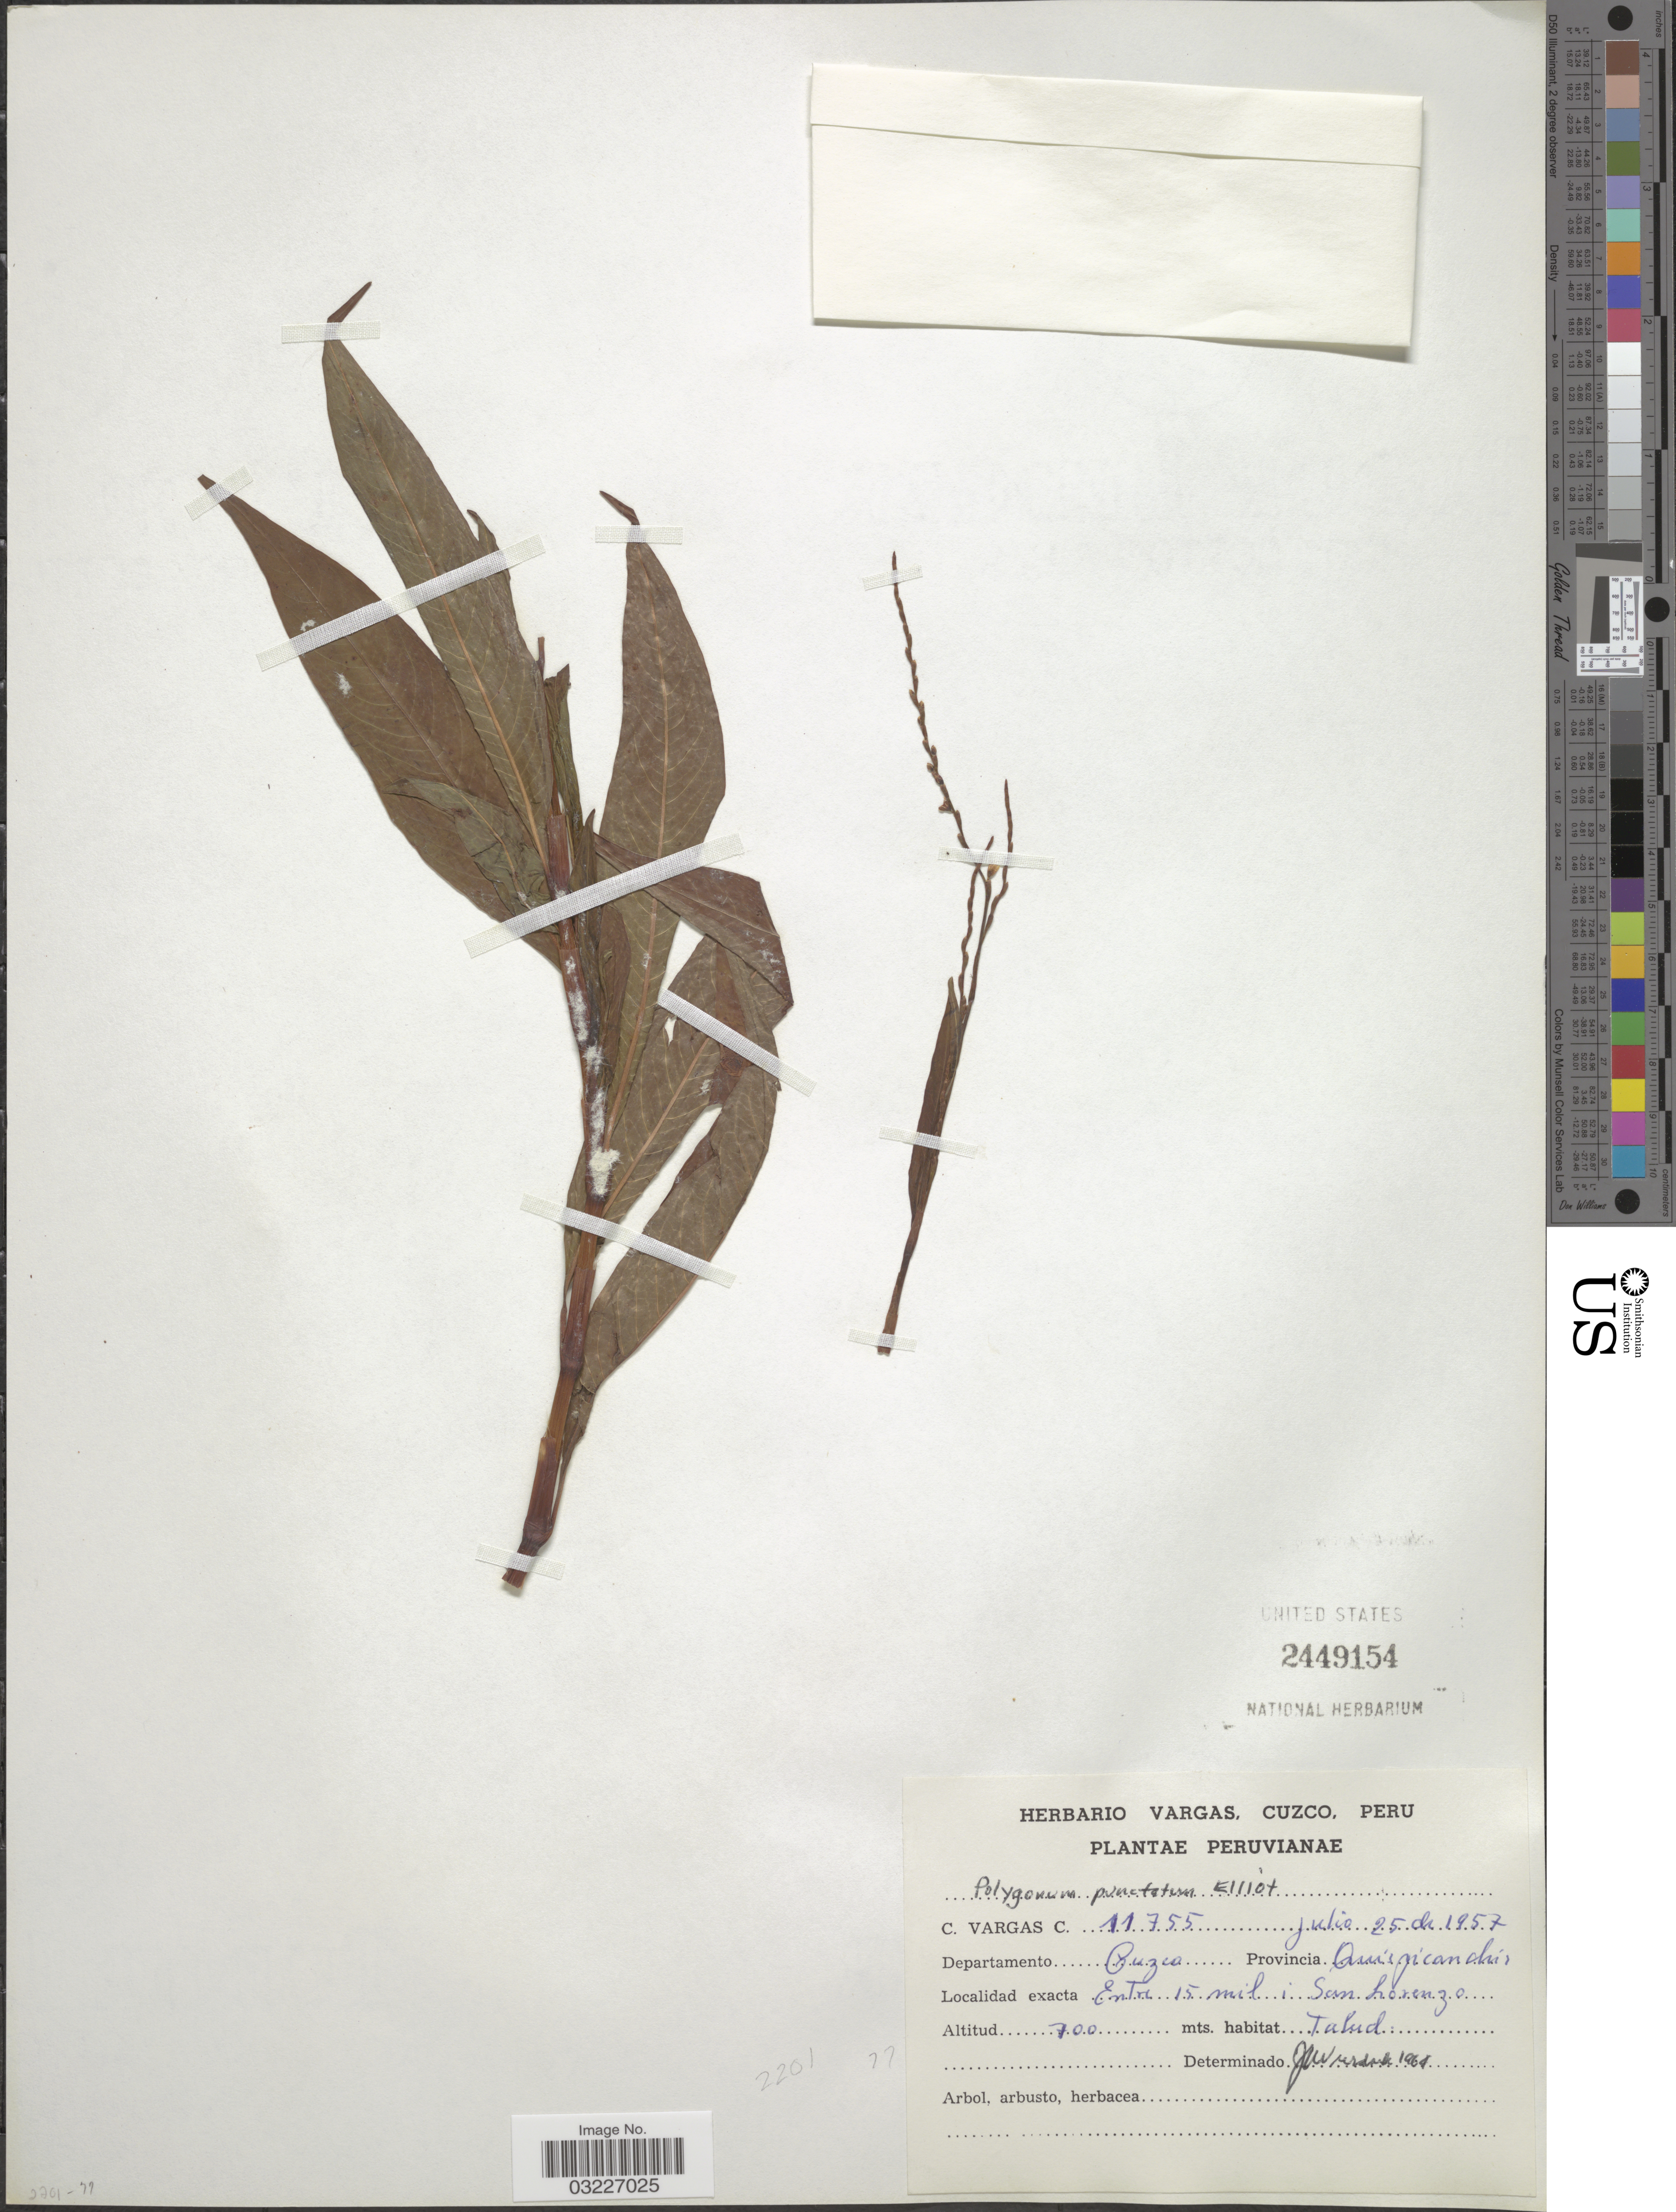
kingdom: Plantae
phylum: Tracheophyta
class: Magnoliopsida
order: Caryophyllales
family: Polygonaceae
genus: Polygonum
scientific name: Polygonum opelousanum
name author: Riddell ex Small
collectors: C. Vargas Calderón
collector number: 11755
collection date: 1957-07-25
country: Peru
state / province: Cusco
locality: Departamento Cuzco. Provincia Quispicachis. Entre 15 mil i San Lorenzo.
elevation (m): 700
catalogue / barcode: US 2449154